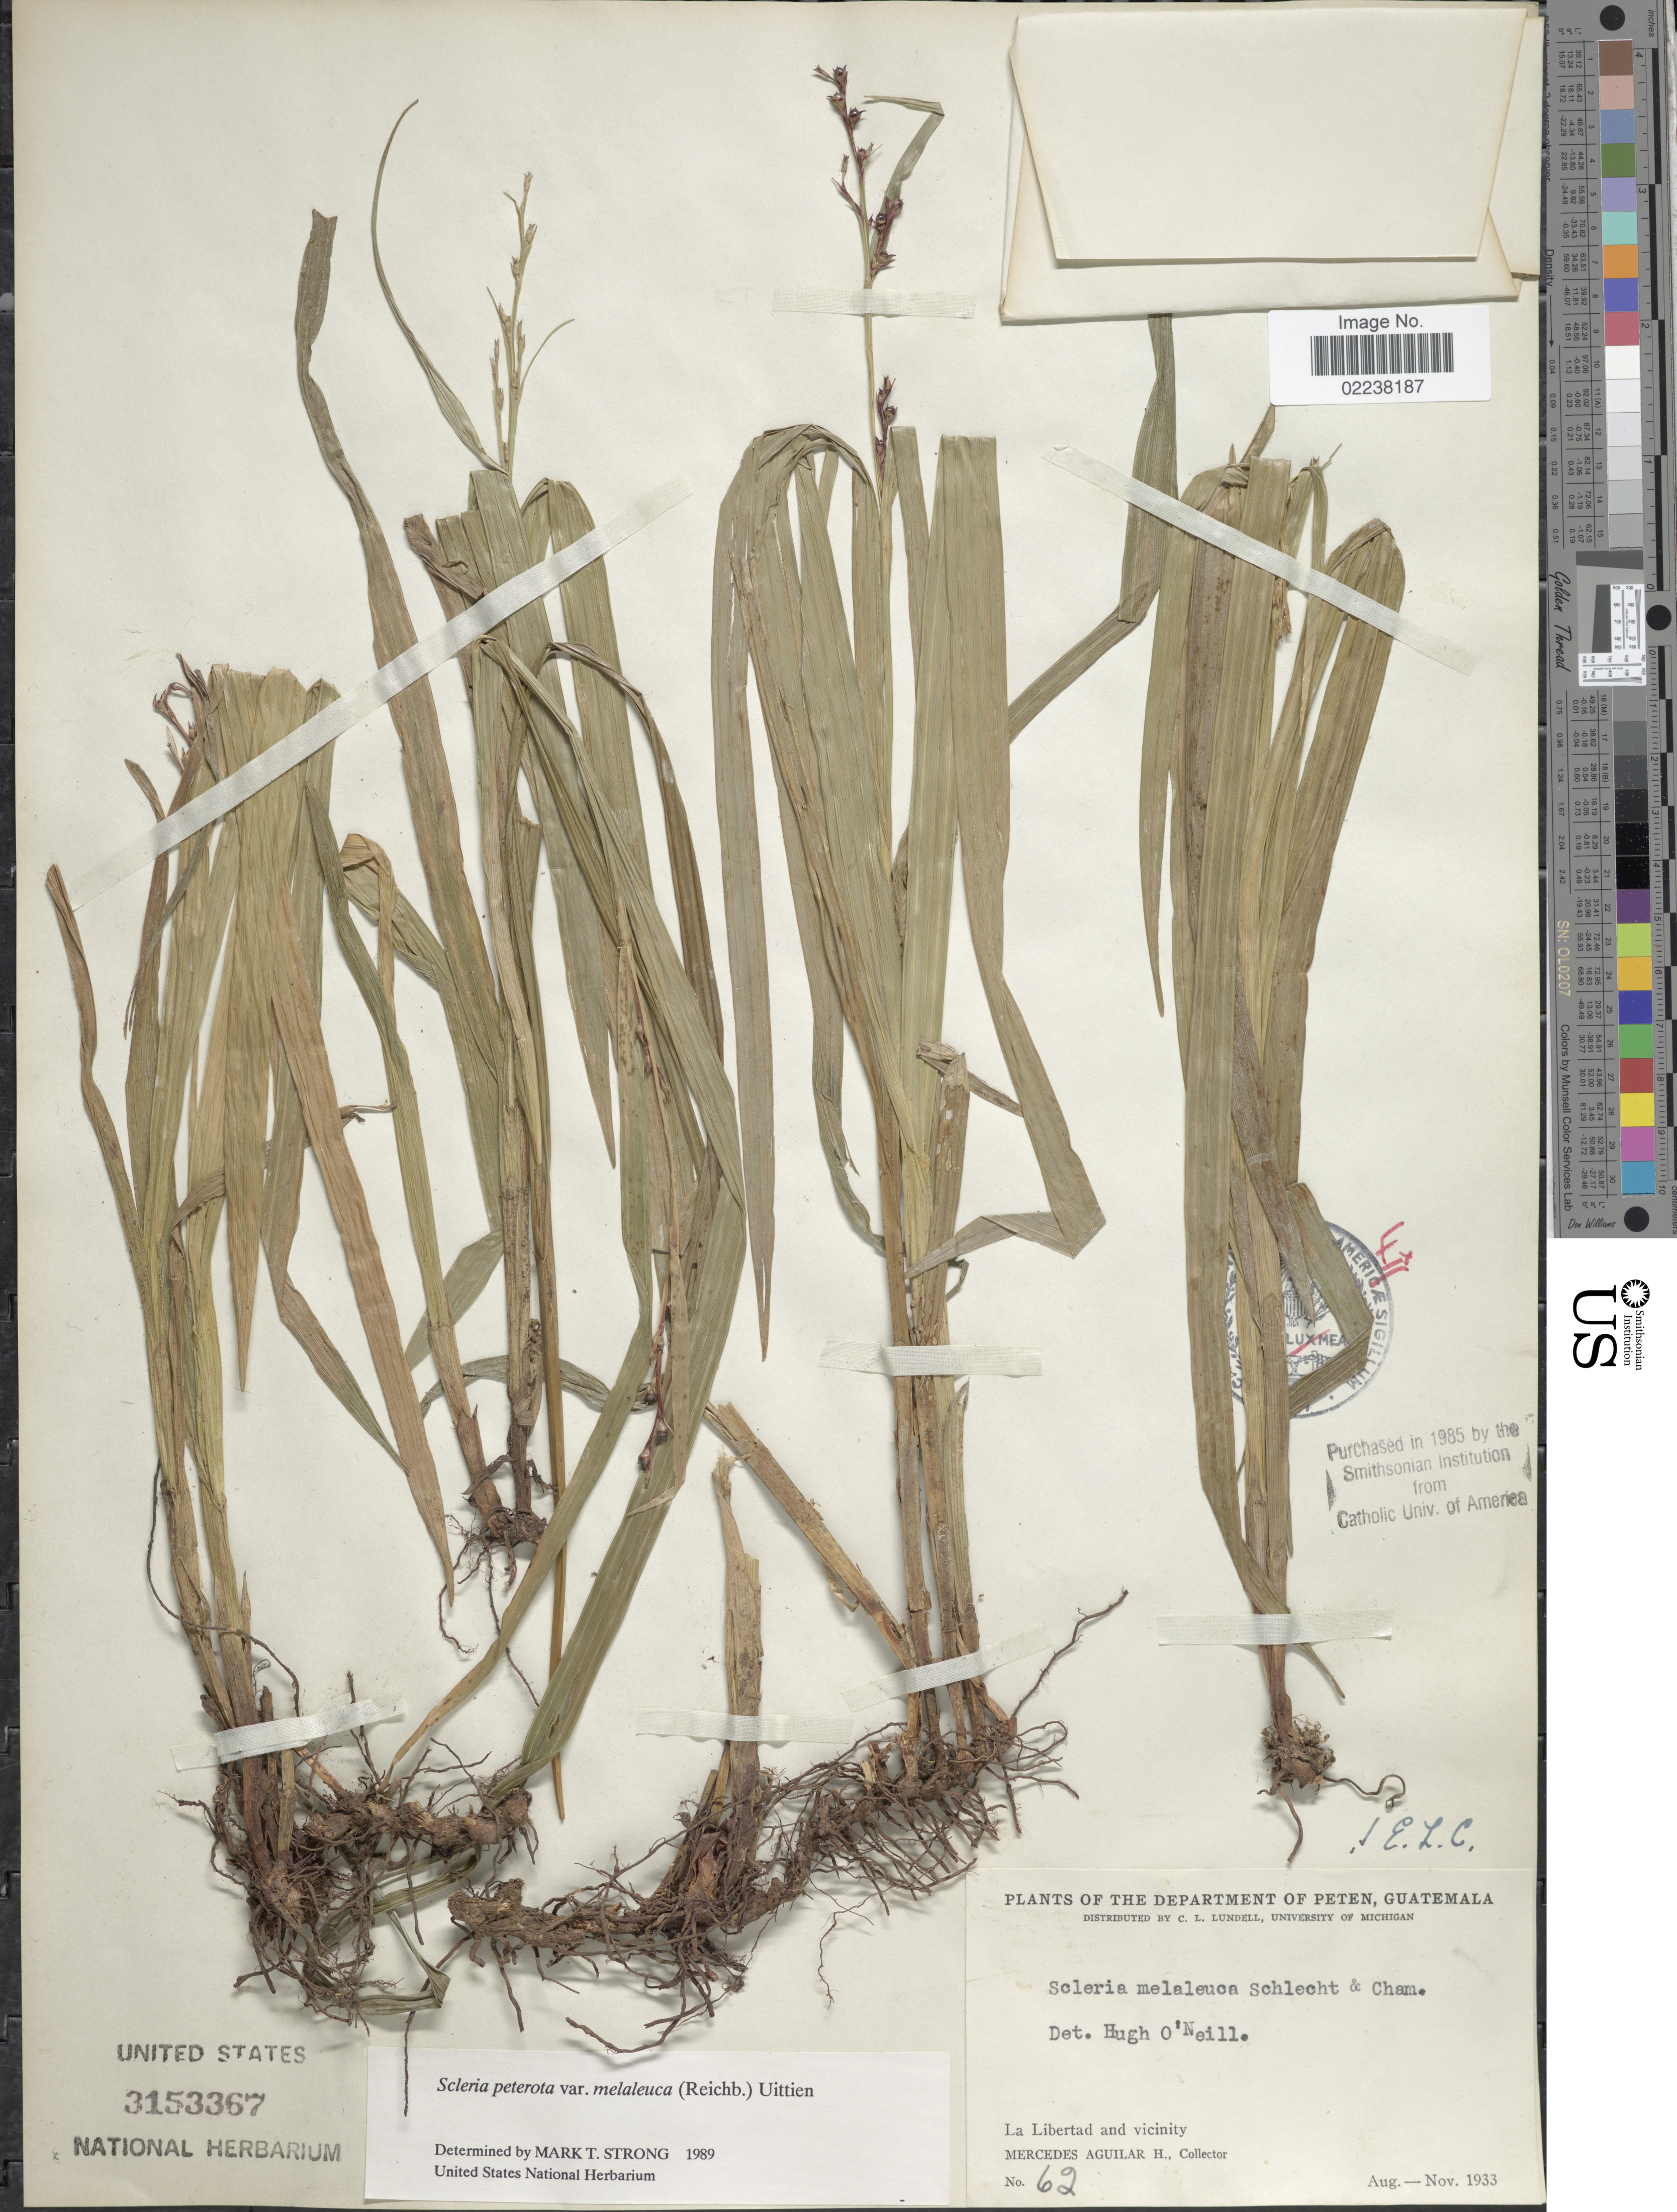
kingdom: Plantae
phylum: Tracheophyta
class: Liliopsida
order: Poales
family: Cyperaceae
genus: Scleria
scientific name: Scleria gaertneri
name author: Raddi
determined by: Strong, Mark T., (BOT), Smithsonian Institution - National Museum of Natural History (UNITED STATES)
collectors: M. Aguilar H.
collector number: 62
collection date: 1933-08/1933-11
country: Guatemala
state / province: El Petén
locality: Department of Peten, La Libertad and vicinity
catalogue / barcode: US 3153367